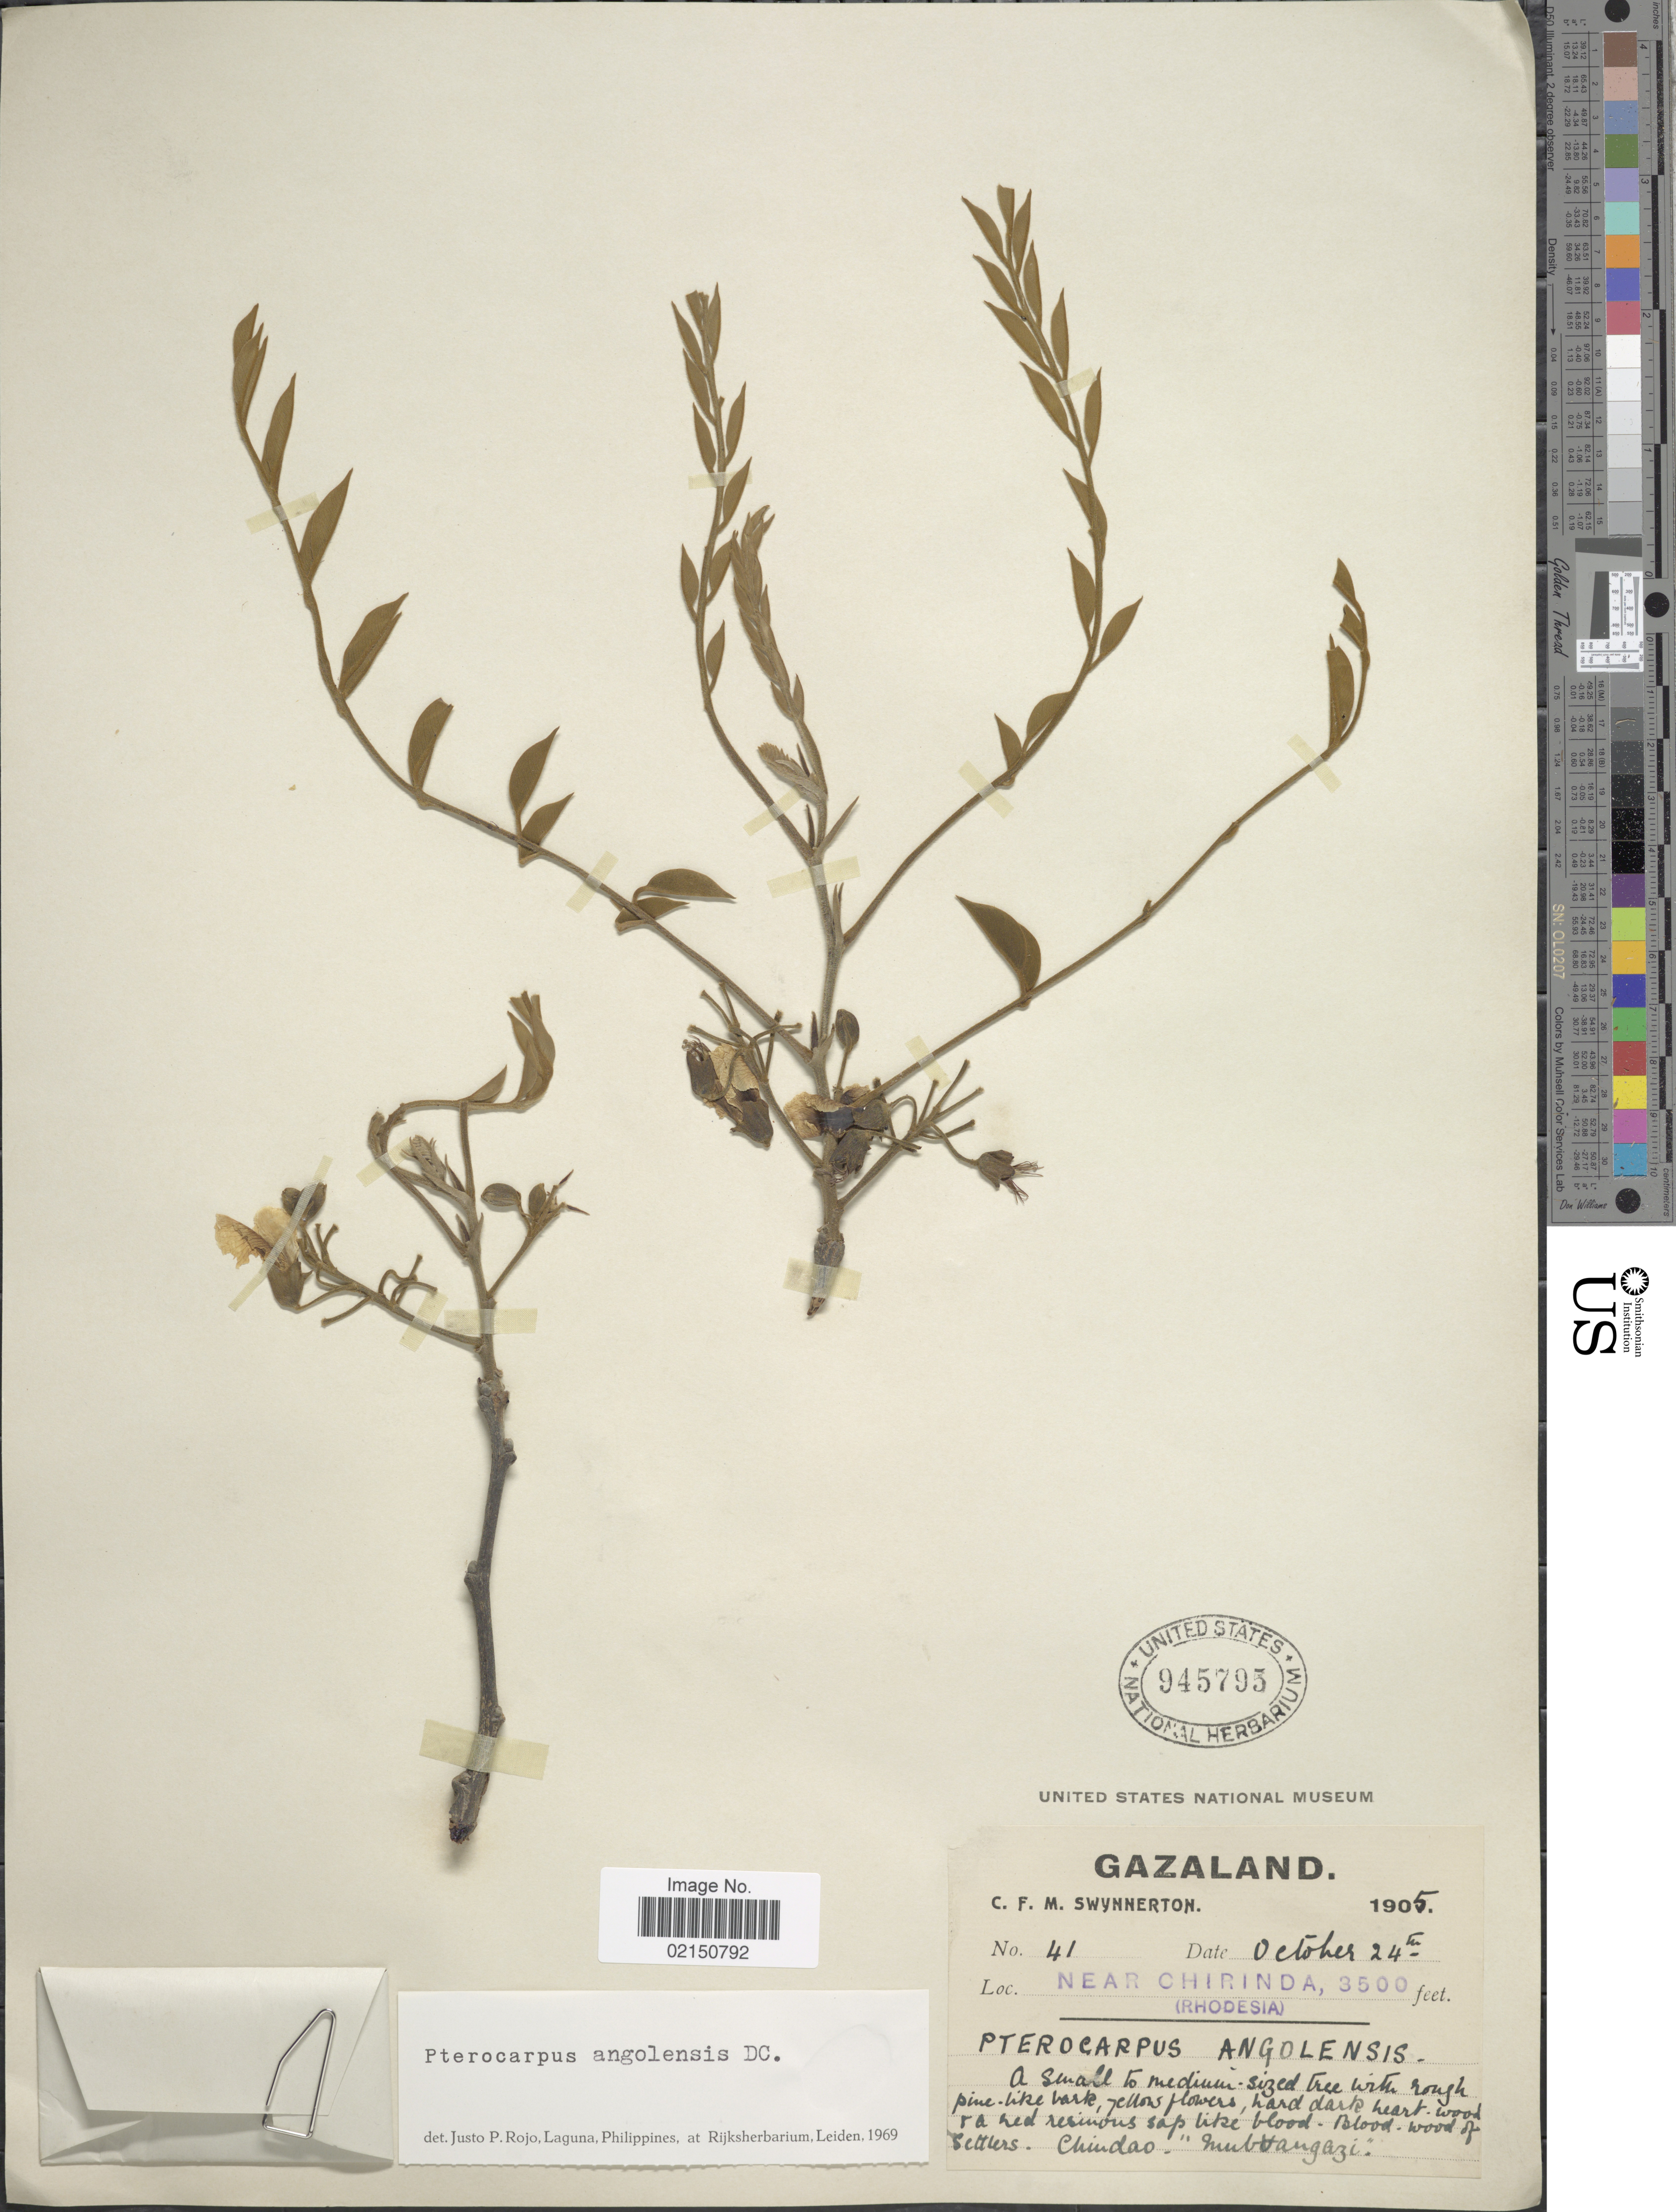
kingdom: Plantae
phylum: Tracheophyta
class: Magnoliopsida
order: Fabales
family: Fabaceae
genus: Pterocarpus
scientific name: Pterocarpus angolensis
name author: DC.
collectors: C. Swynnerton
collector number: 41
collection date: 1905-10-24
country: Zimbabwe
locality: Near Chirinda (Rhodesia)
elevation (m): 1067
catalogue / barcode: US 945795